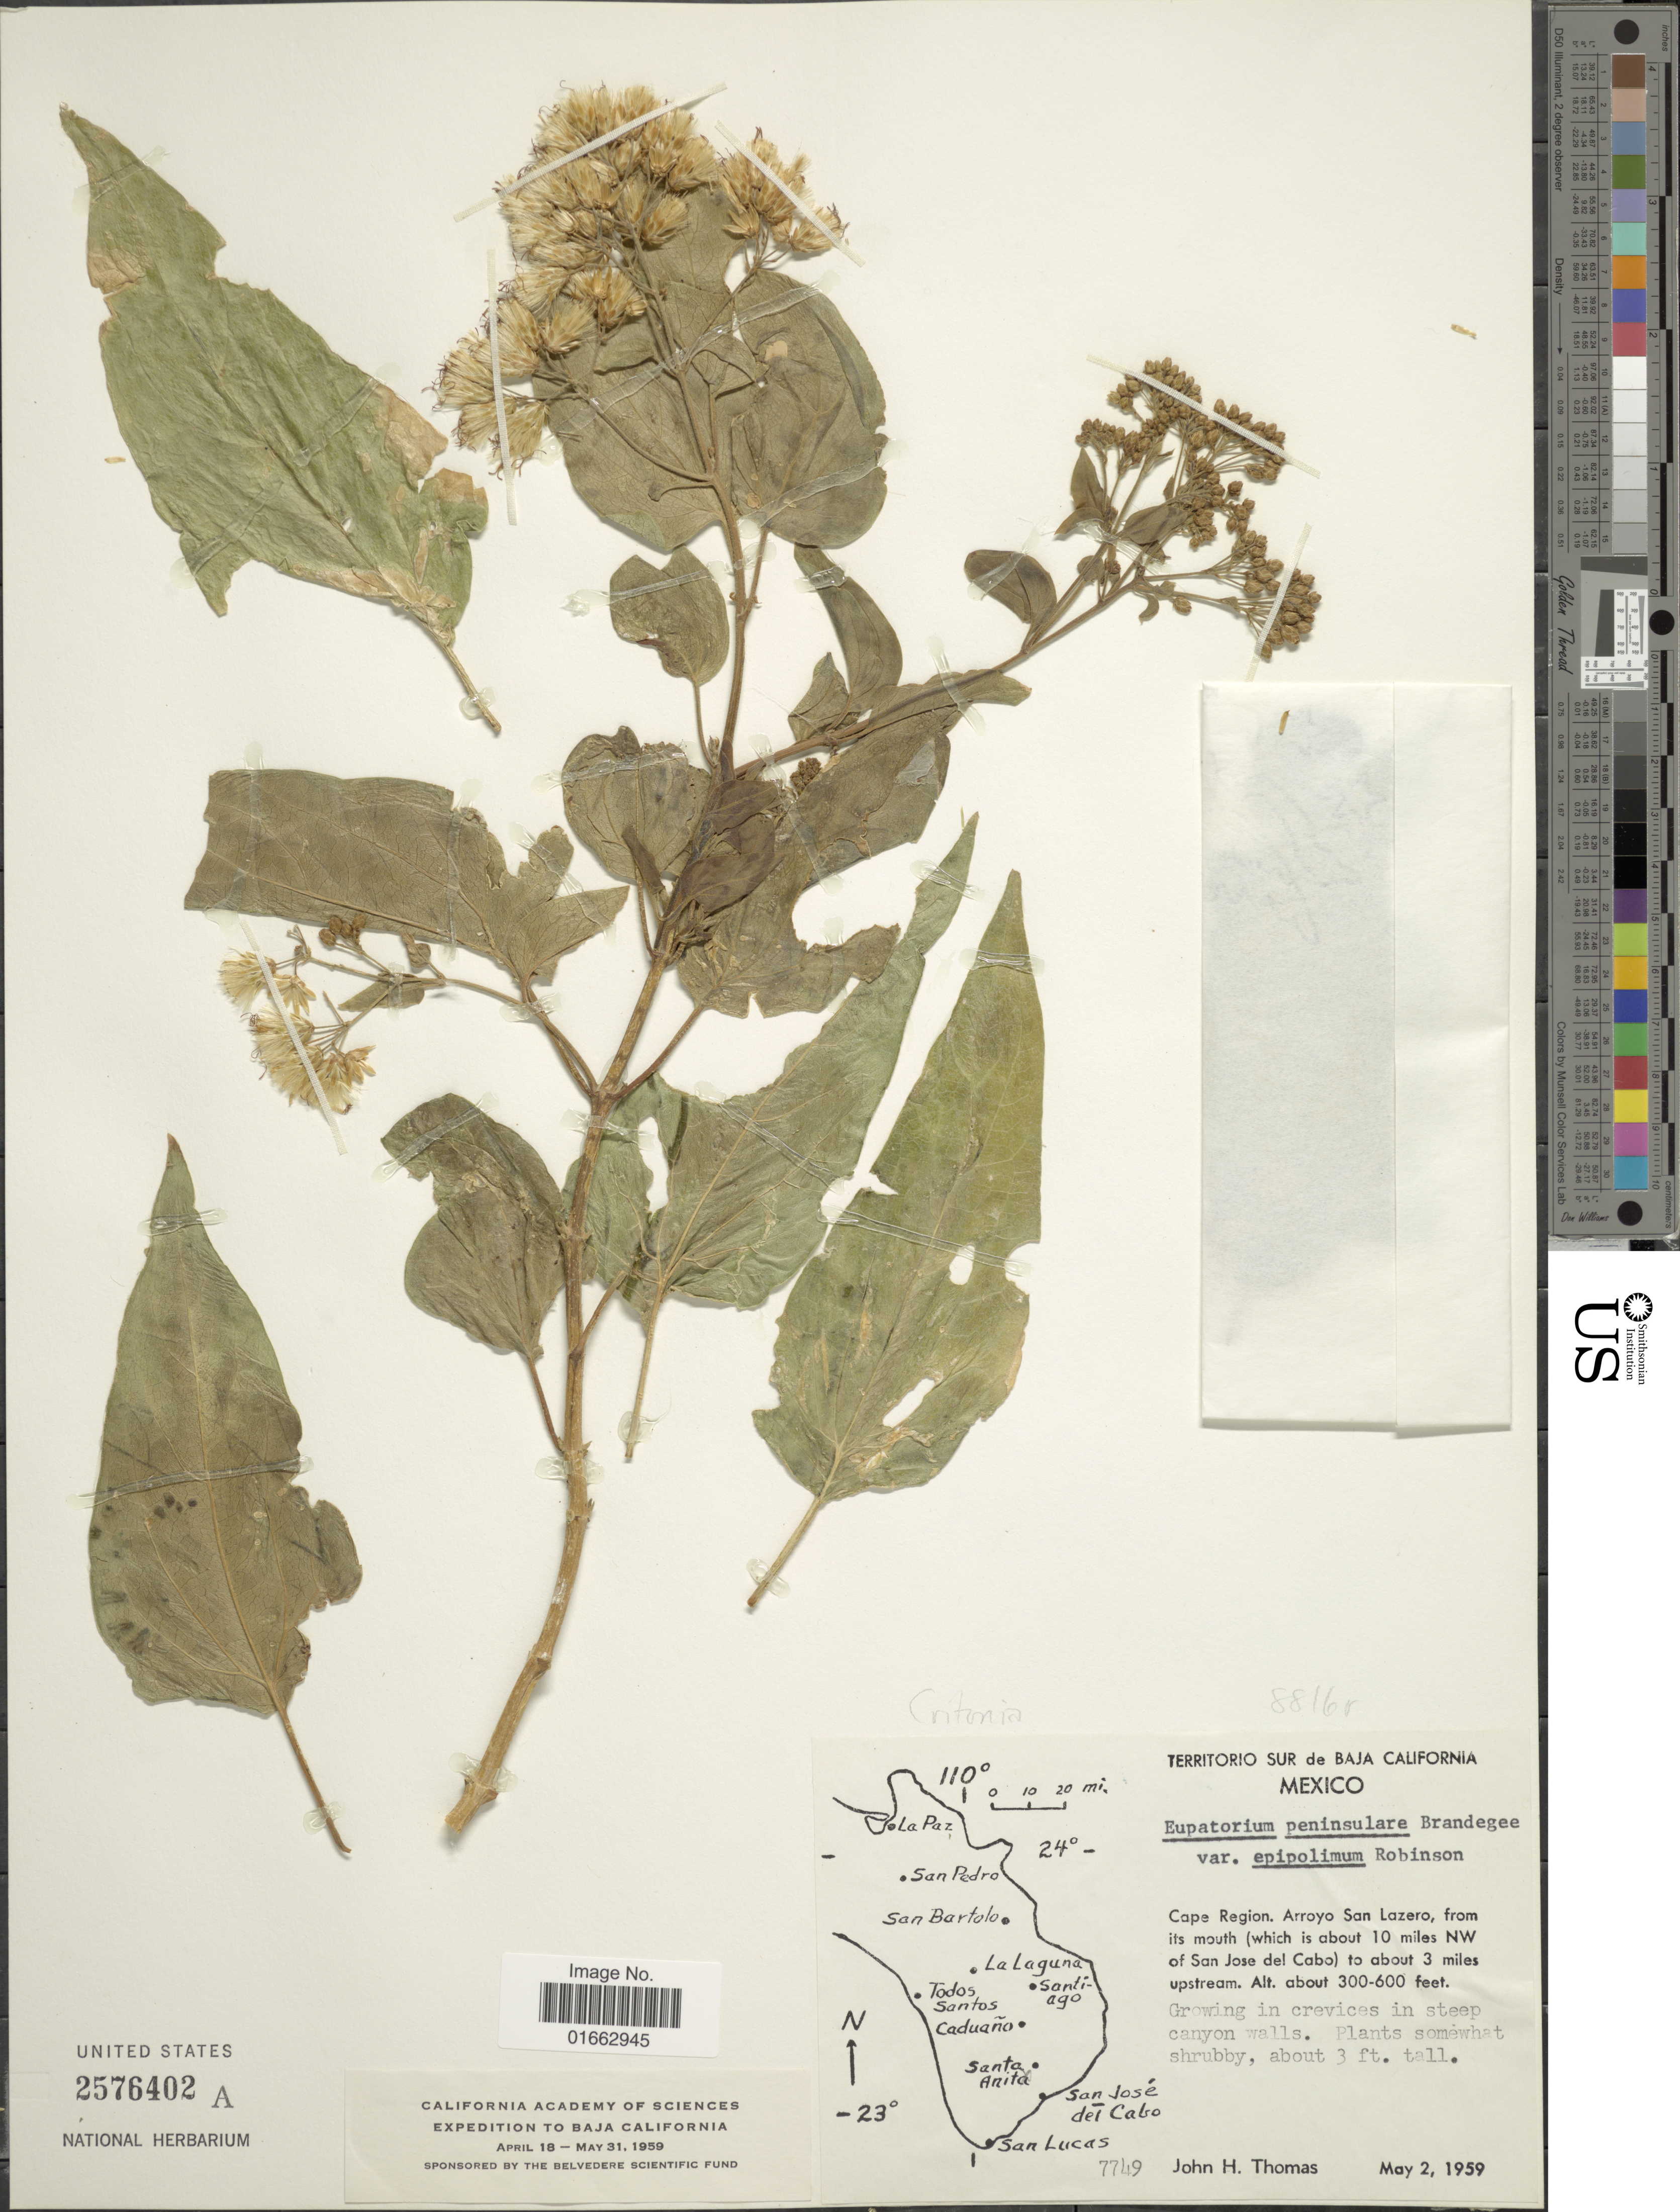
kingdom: Plantae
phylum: Tracheophyta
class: Magnoliopsida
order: Asterales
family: Asteraceae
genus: Critonia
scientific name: Critonia peninsularis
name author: (Brandegee) R.M. King & H. Rob.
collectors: J. H. Thomas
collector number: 7749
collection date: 1959-05-02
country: Mexico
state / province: Baja California Sur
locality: Cape Region, Arroyo San Lazero, from its mouth (which is about 10 miles NW of San Jose del Cabo) to about 3 miles upstream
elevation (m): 91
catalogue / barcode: US 2576402A